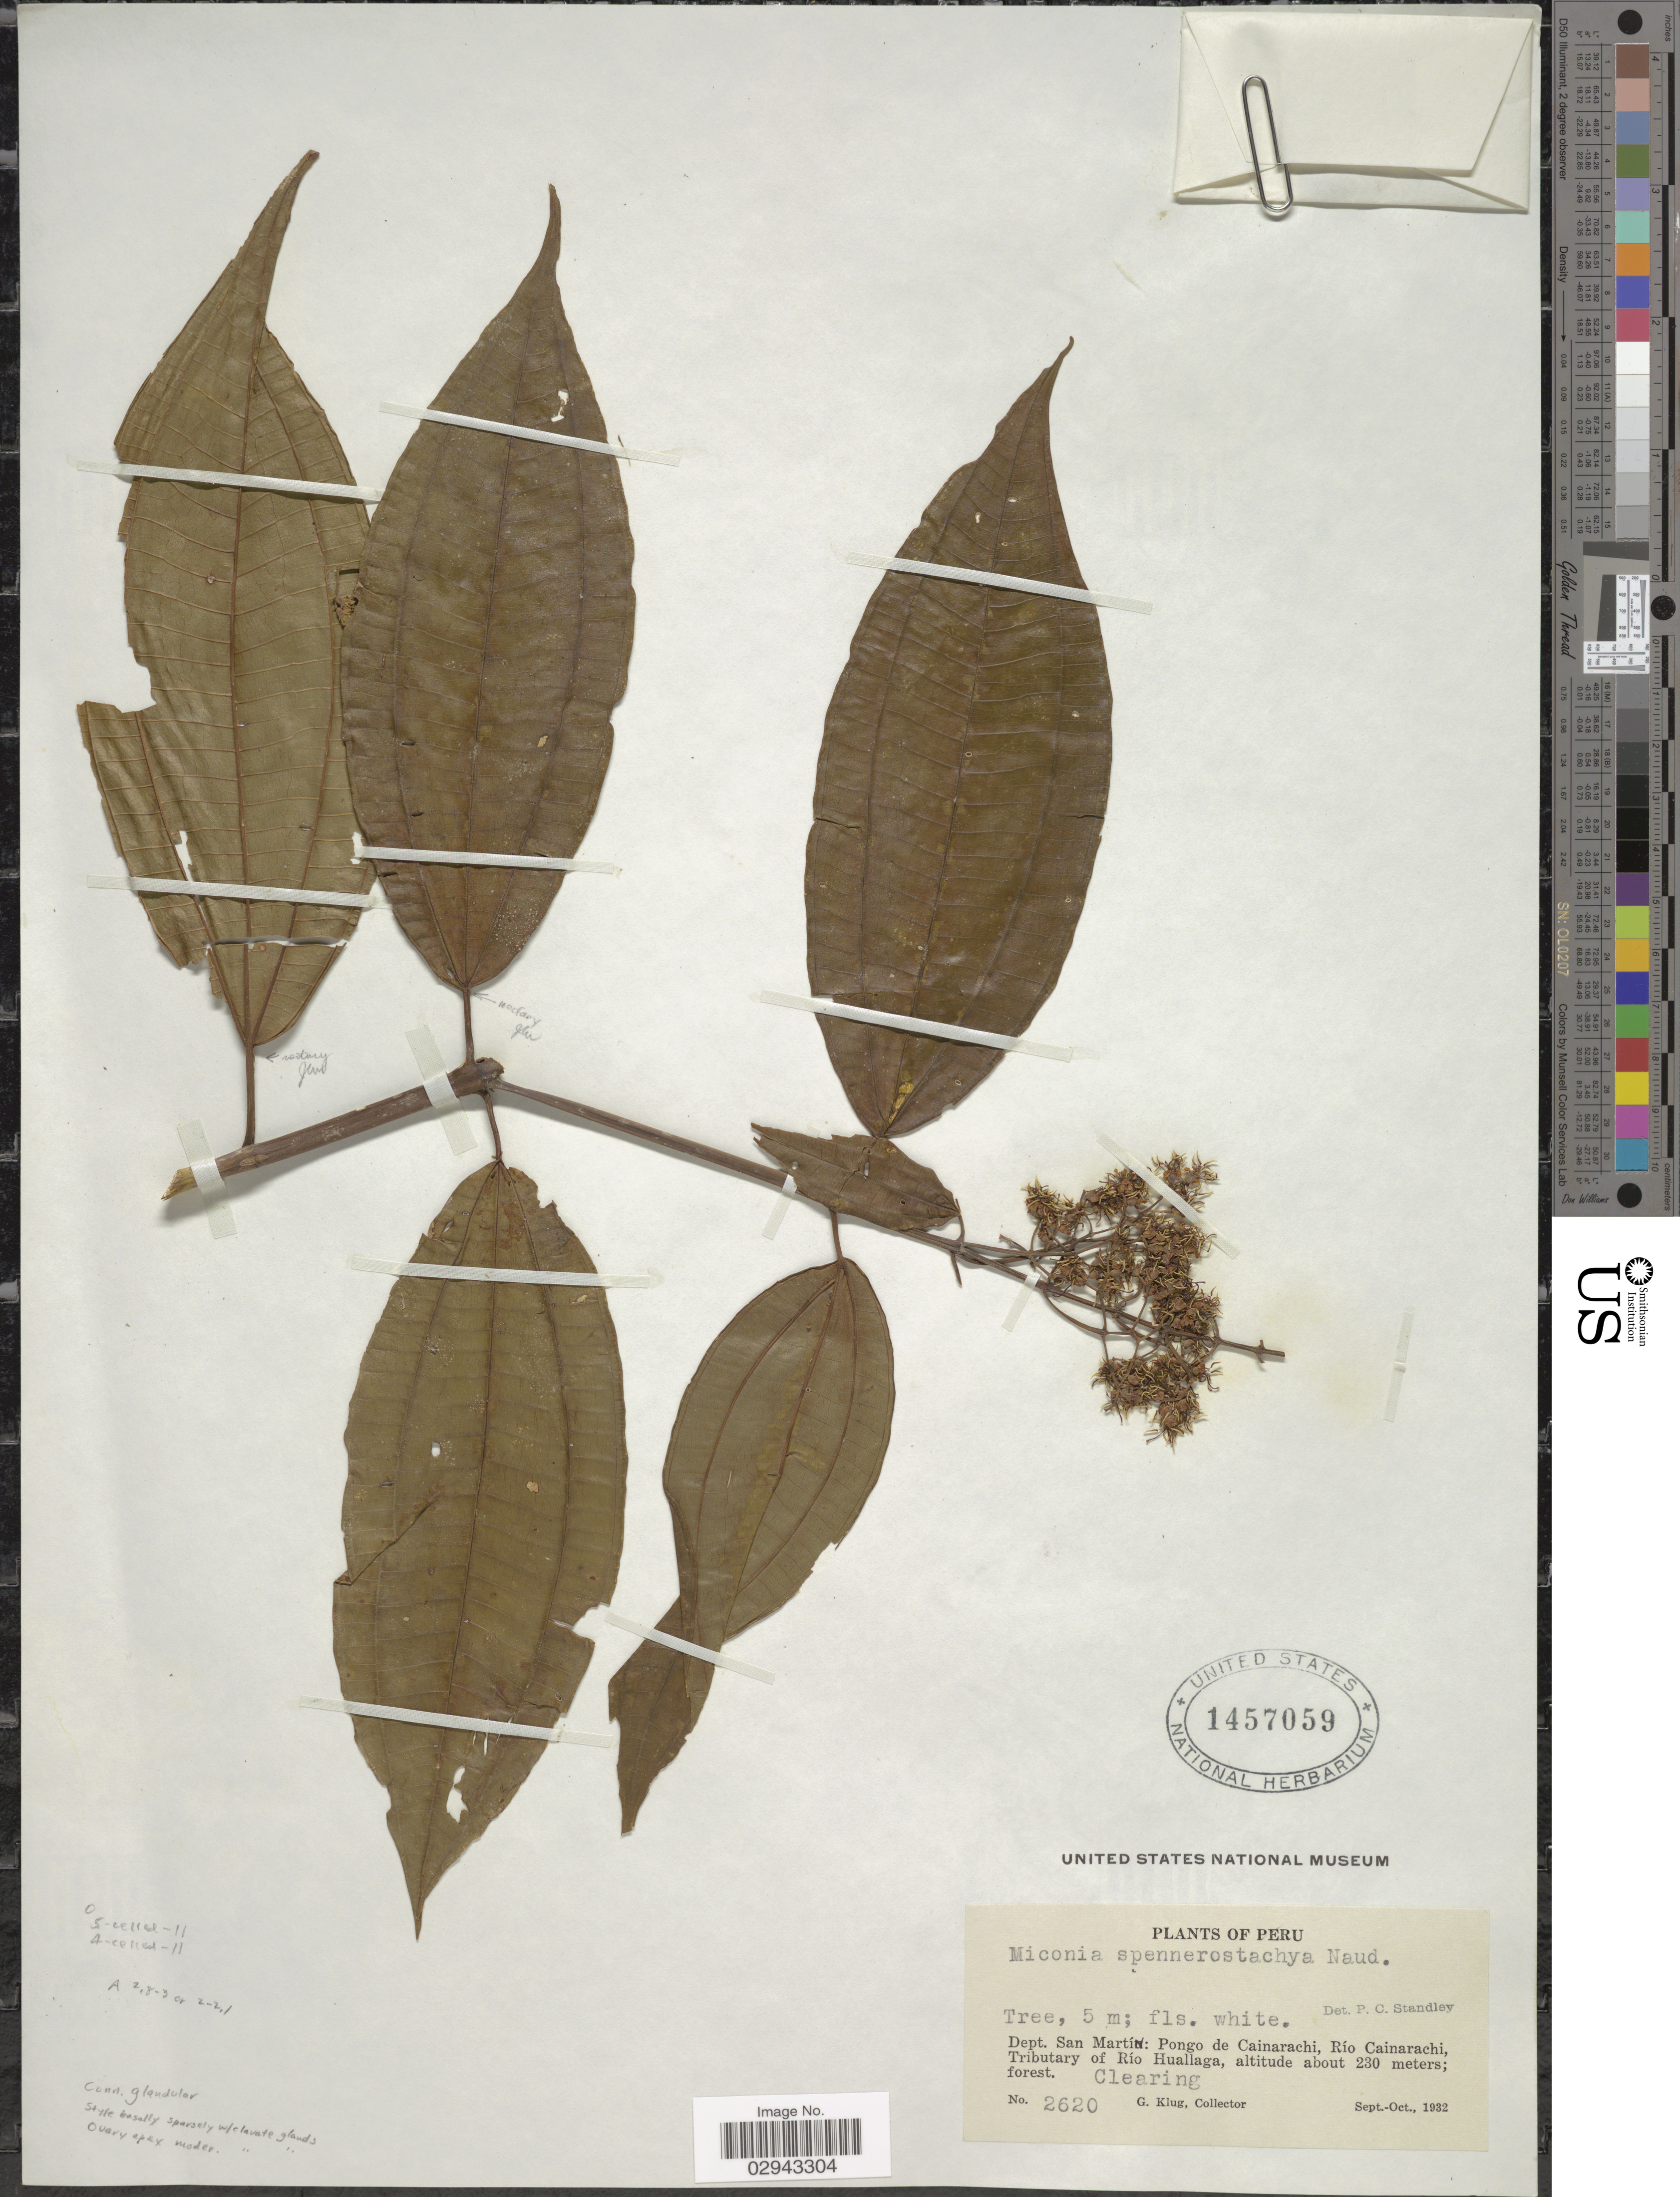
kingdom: Plantae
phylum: Tracheophyta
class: Magnoliopsida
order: Myrtales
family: Melastomataceae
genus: Miconia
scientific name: Miconia spennerostachya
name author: Naudin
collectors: G. Klug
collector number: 2620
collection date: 1932-09/1932-10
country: Peru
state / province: San Martín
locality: Dept. San Martin: Pongo de Cainarachi, Río Cainarachi, Tributary of Río Huallaga. Clearing.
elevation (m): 230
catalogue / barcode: US 1457059